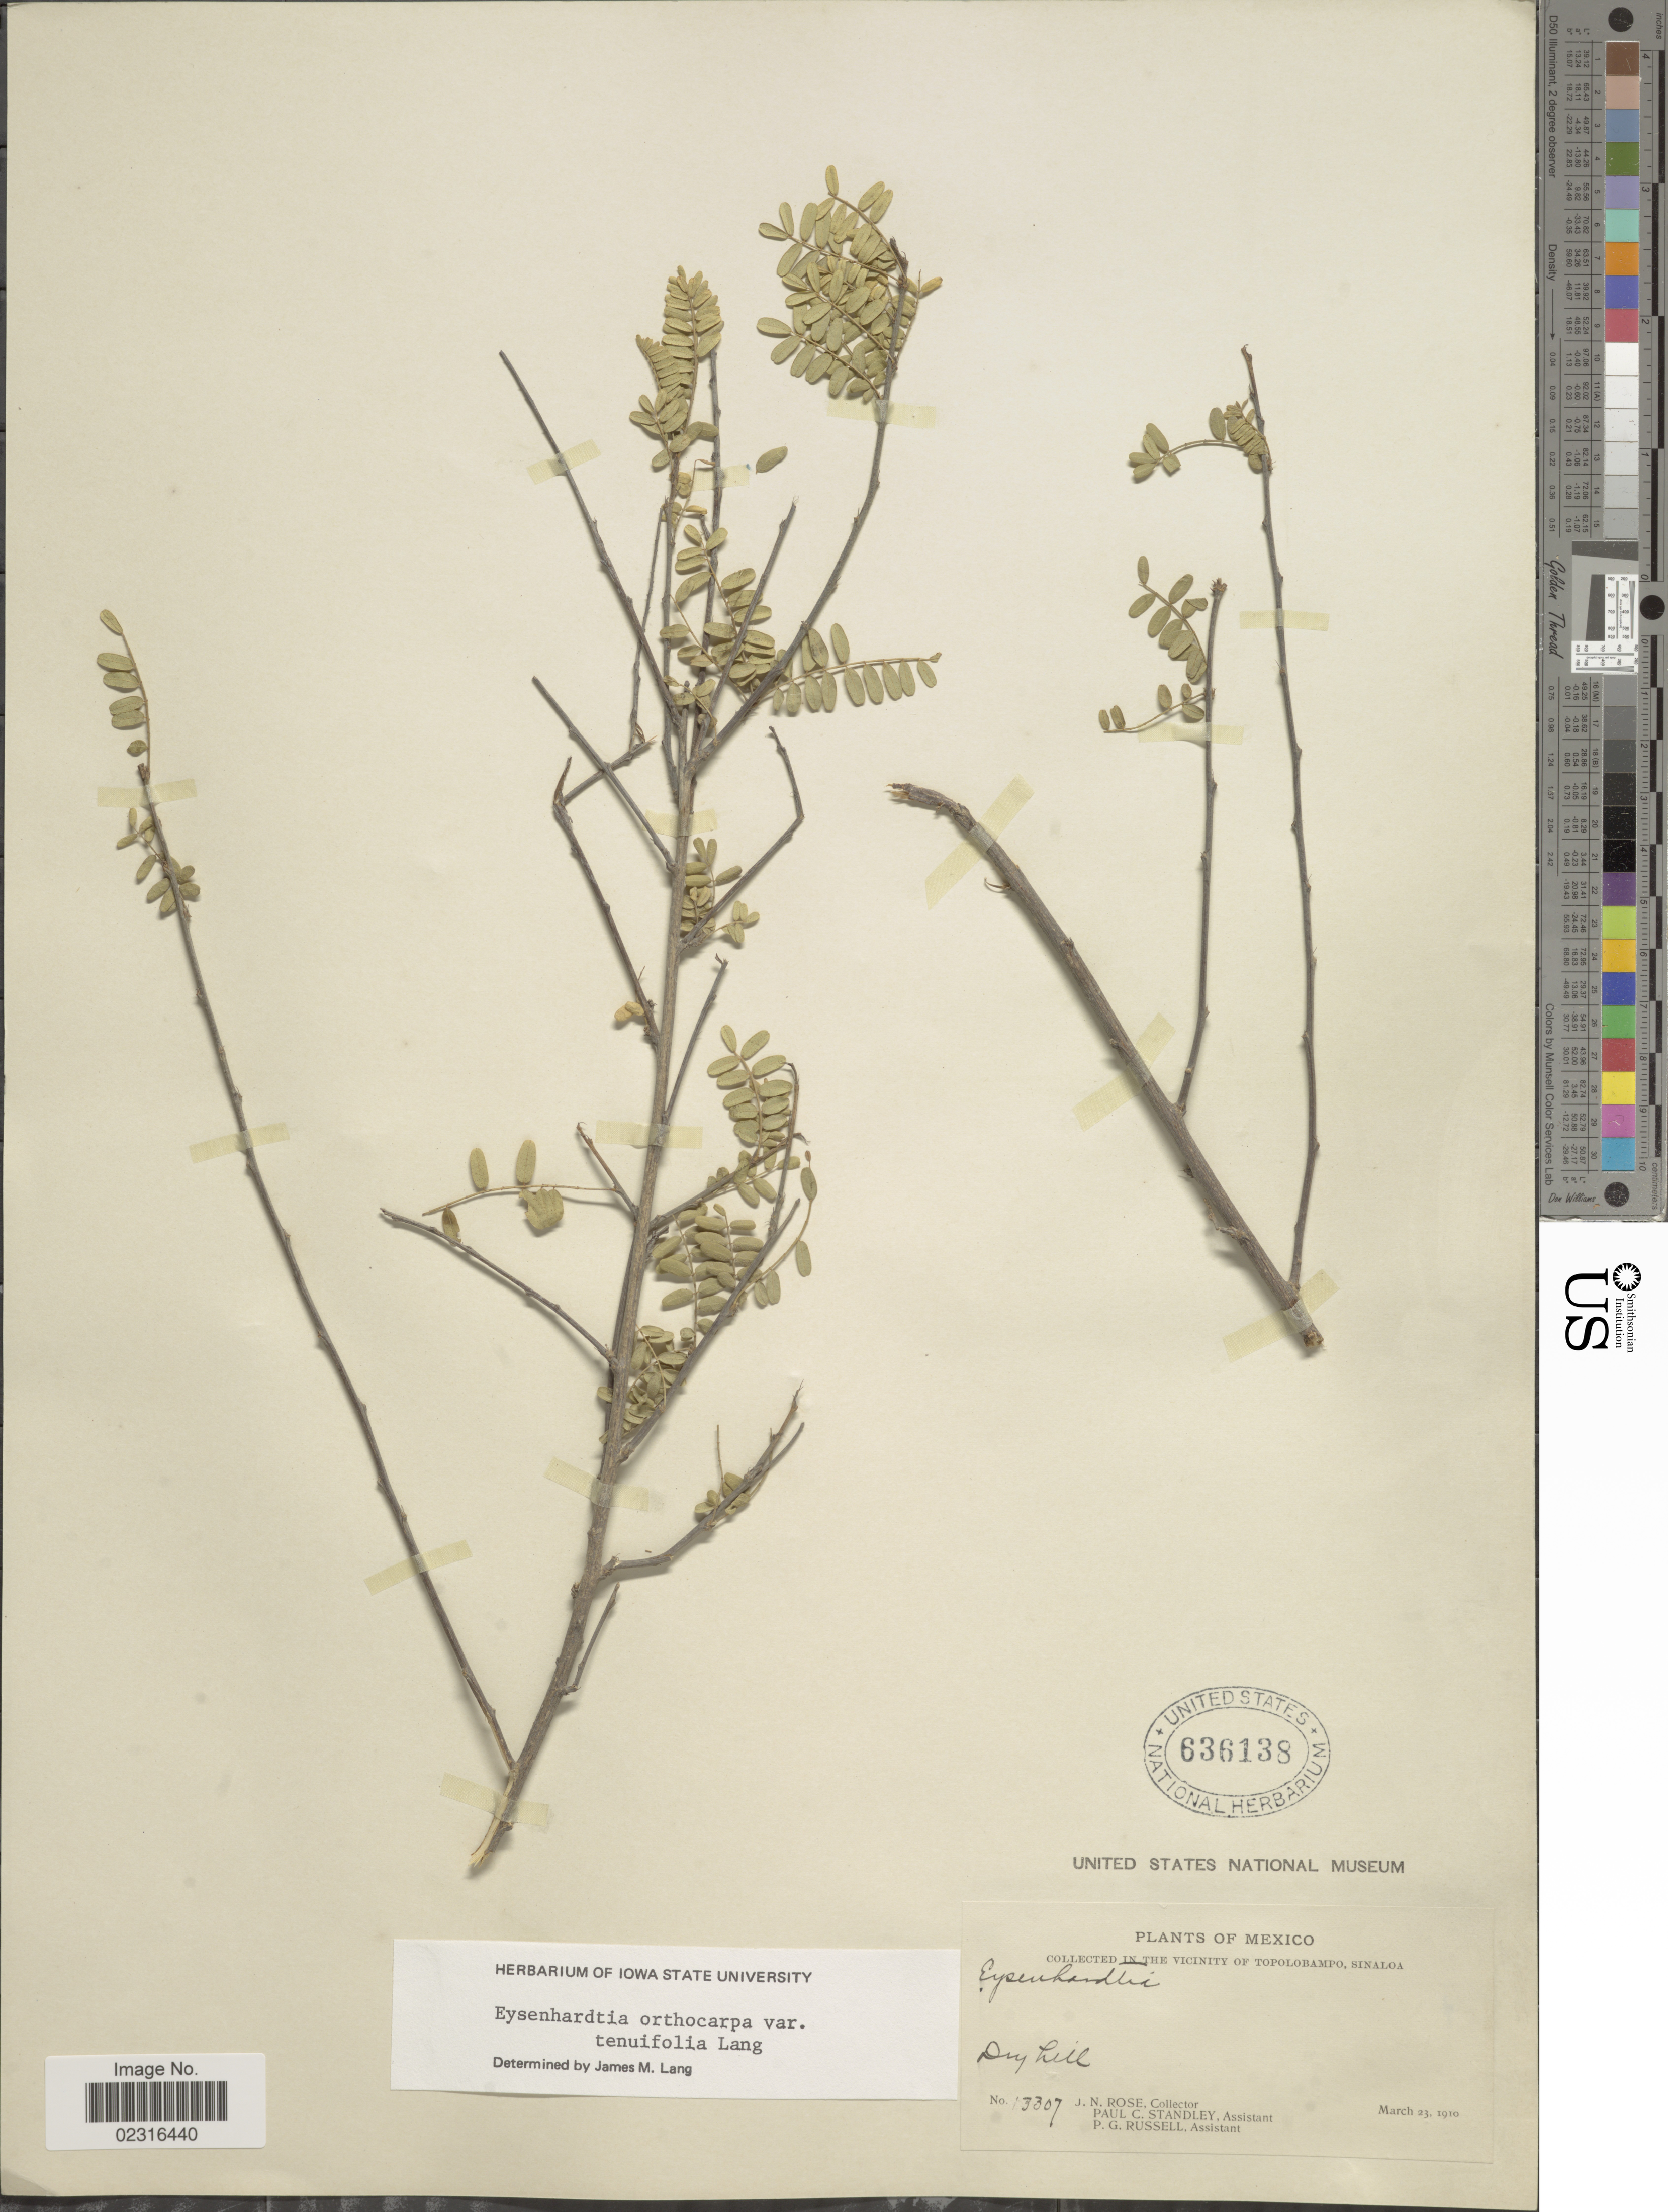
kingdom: Plantae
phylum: Tracheophyta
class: Magnoliopsida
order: Fabales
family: Fabaceae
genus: Eysenhardtia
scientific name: Eysenhardtia orthocarpa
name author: (A. Gray) S. Watson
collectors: J. N. Rose, P. C. Standley & P. G. Russell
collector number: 13307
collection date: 1910-03-23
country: Mexico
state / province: Sinaloa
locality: In the vicinity of Topolobampo.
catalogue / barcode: US 636138